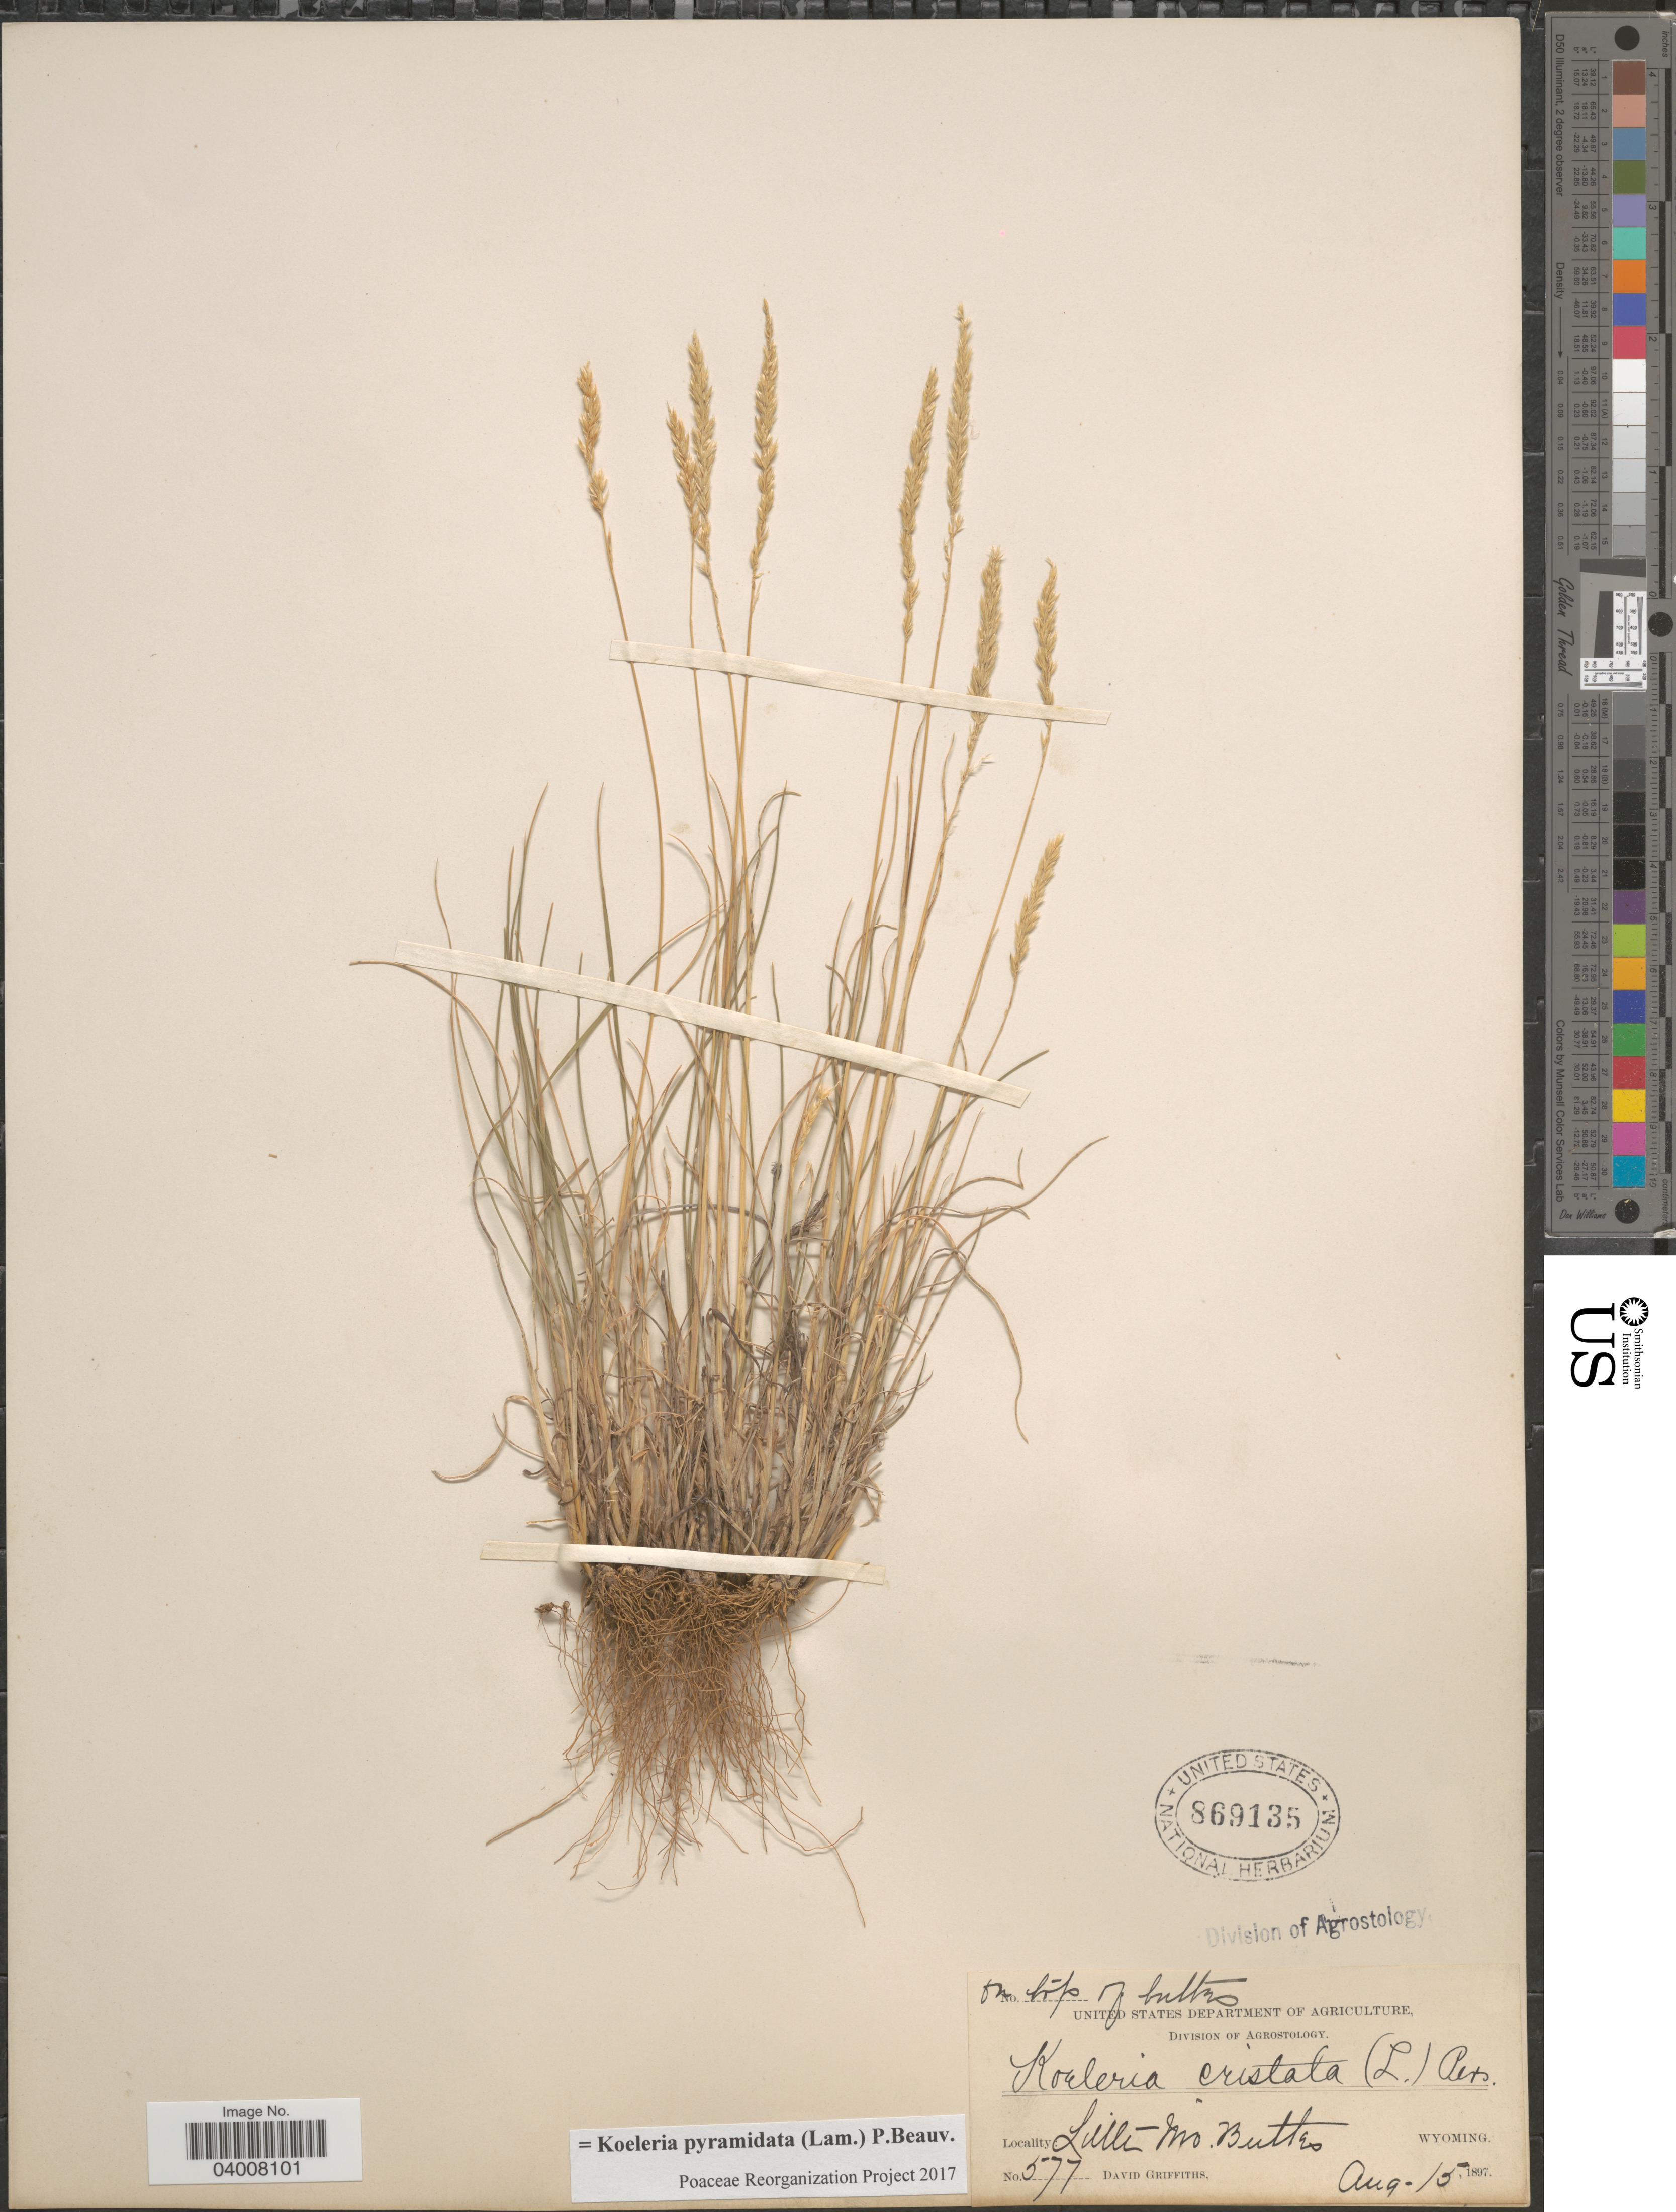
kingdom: Plantae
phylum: Tracheophyta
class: Liliopsida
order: Poales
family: Poaceae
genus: Koeleria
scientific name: Koeleria pyramidata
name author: (Lam.) P. Beauv.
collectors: D. Griffiths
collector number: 577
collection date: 1897-08-15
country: United States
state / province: Wyoming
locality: Little Mo. Buttes.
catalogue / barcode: US 869135